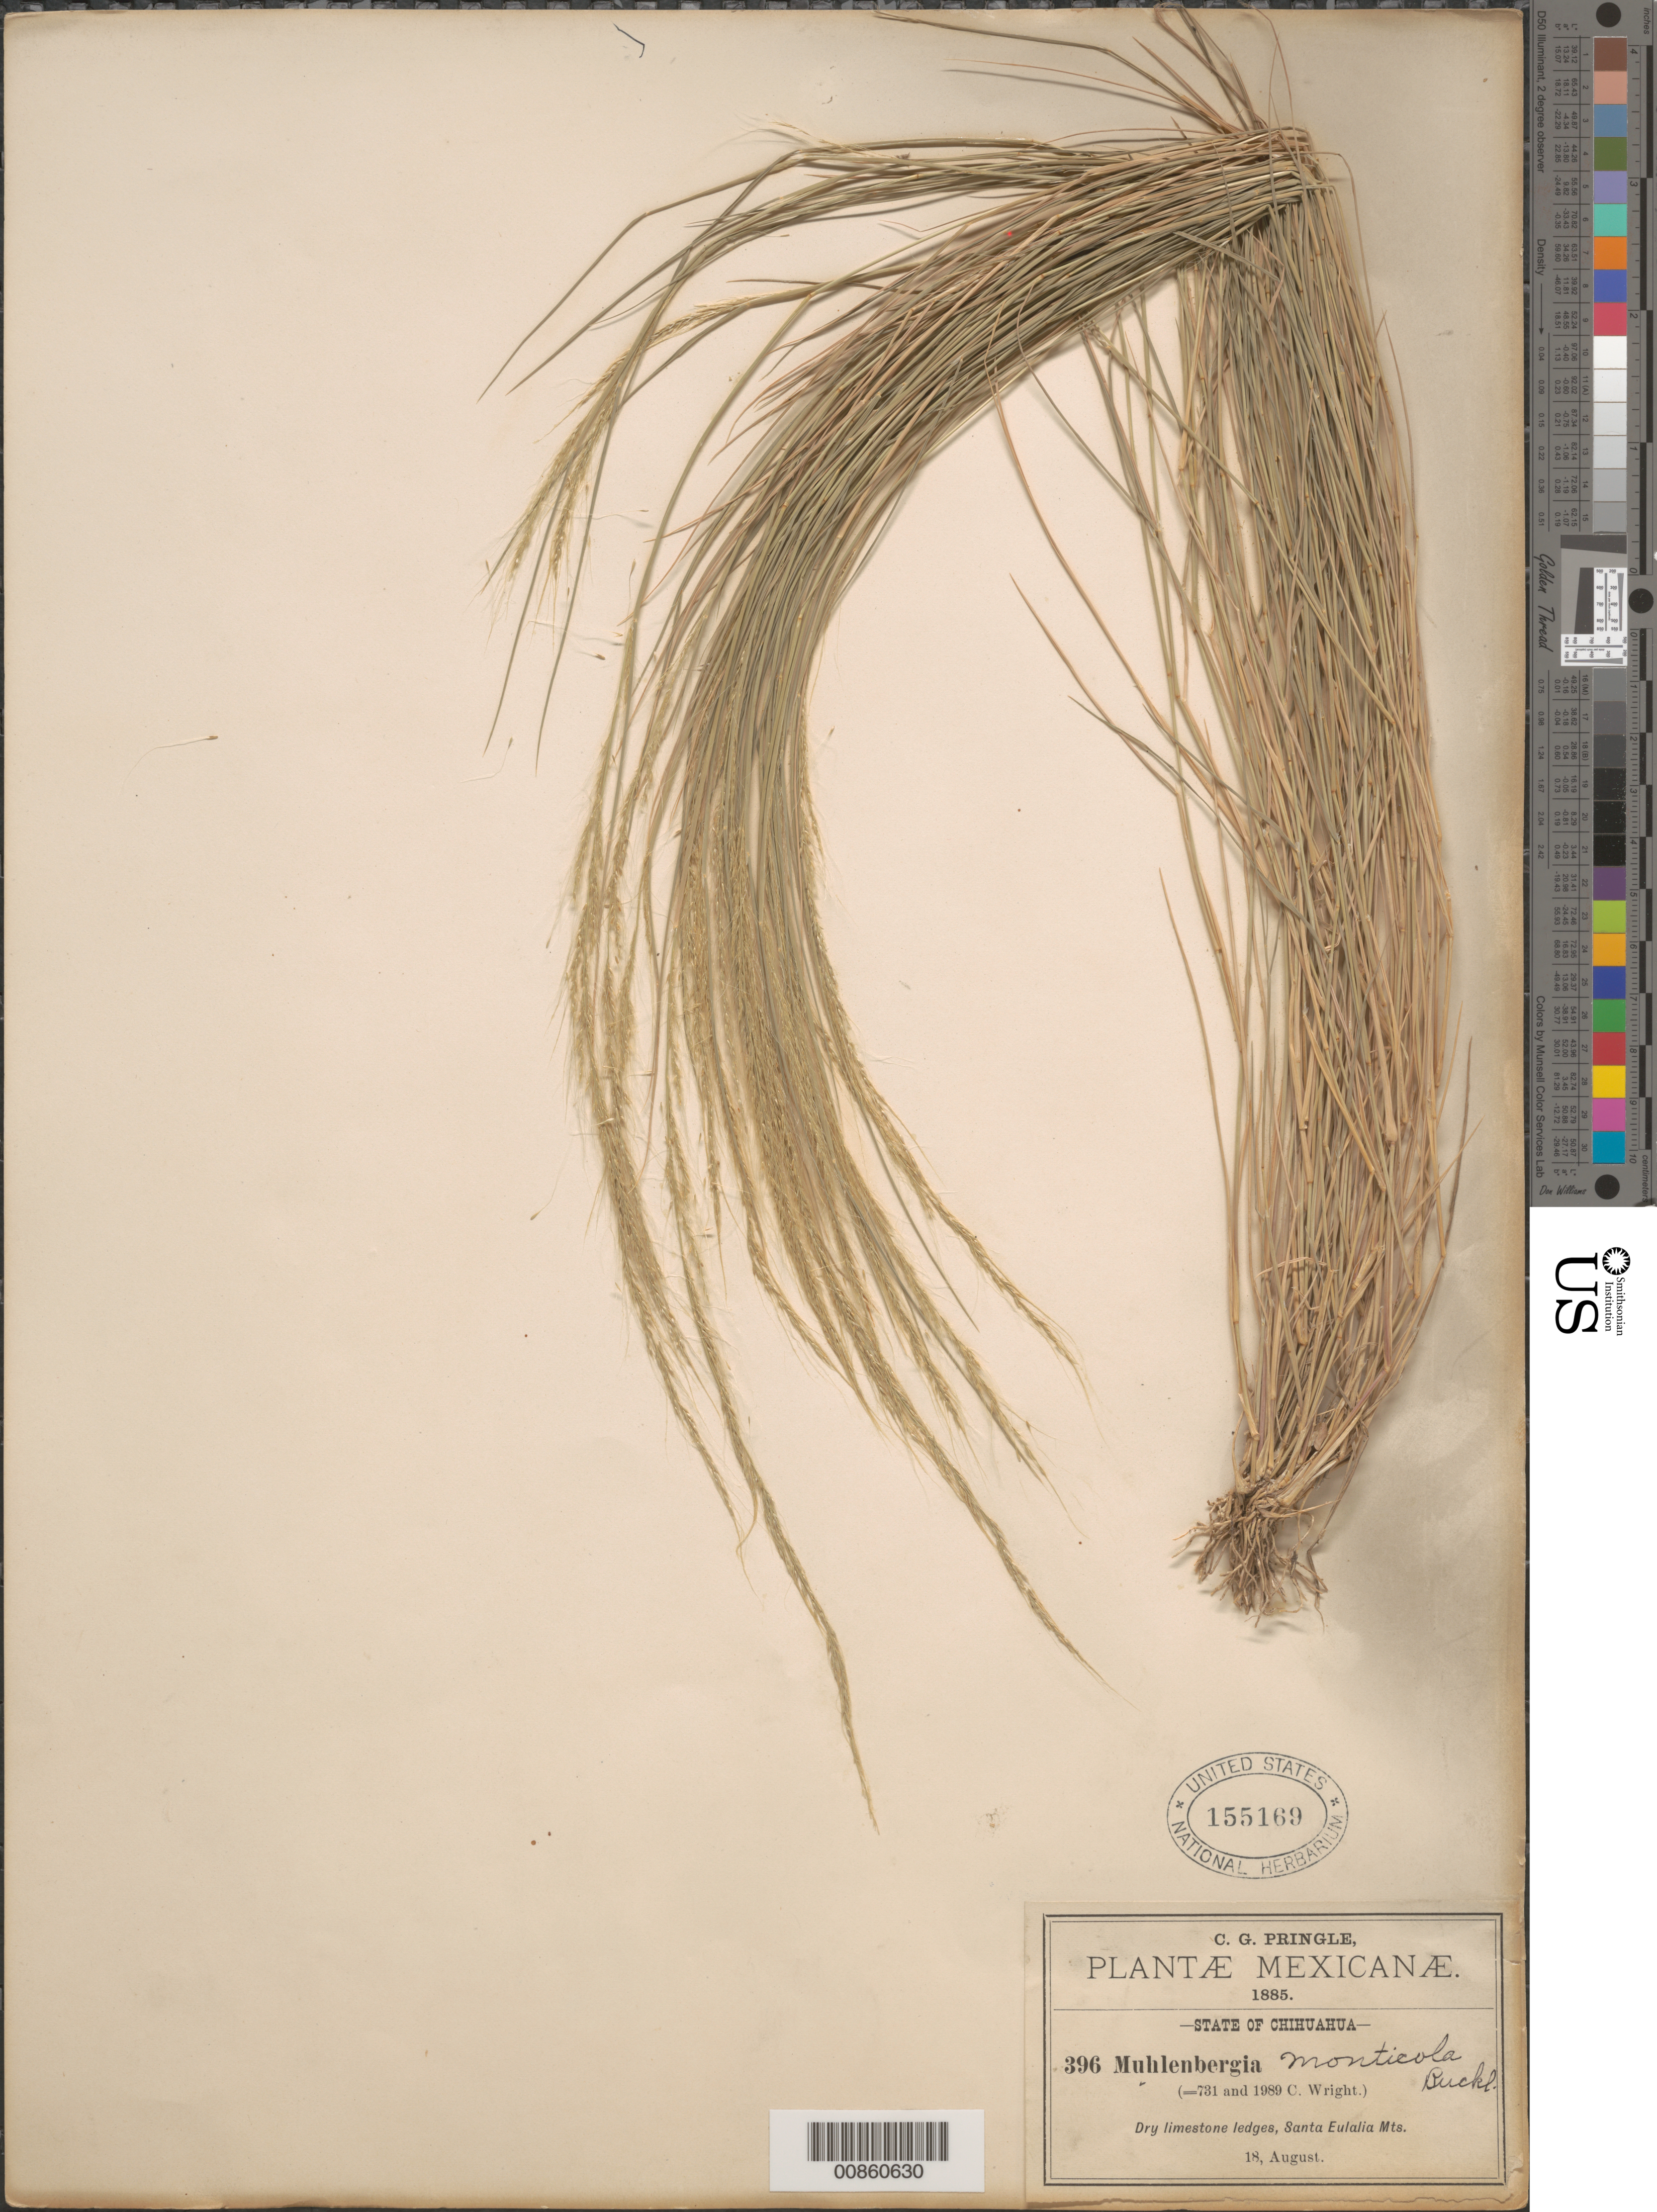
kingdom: Plantae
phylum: Tracheophyta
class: Liliopsida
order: Poales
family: Poaceae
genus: Muhlenbergia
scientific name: Muhlenbergia monticola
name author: Buckley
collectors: C. G. Pringle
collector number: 396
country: Mexico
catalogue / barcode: US 155169